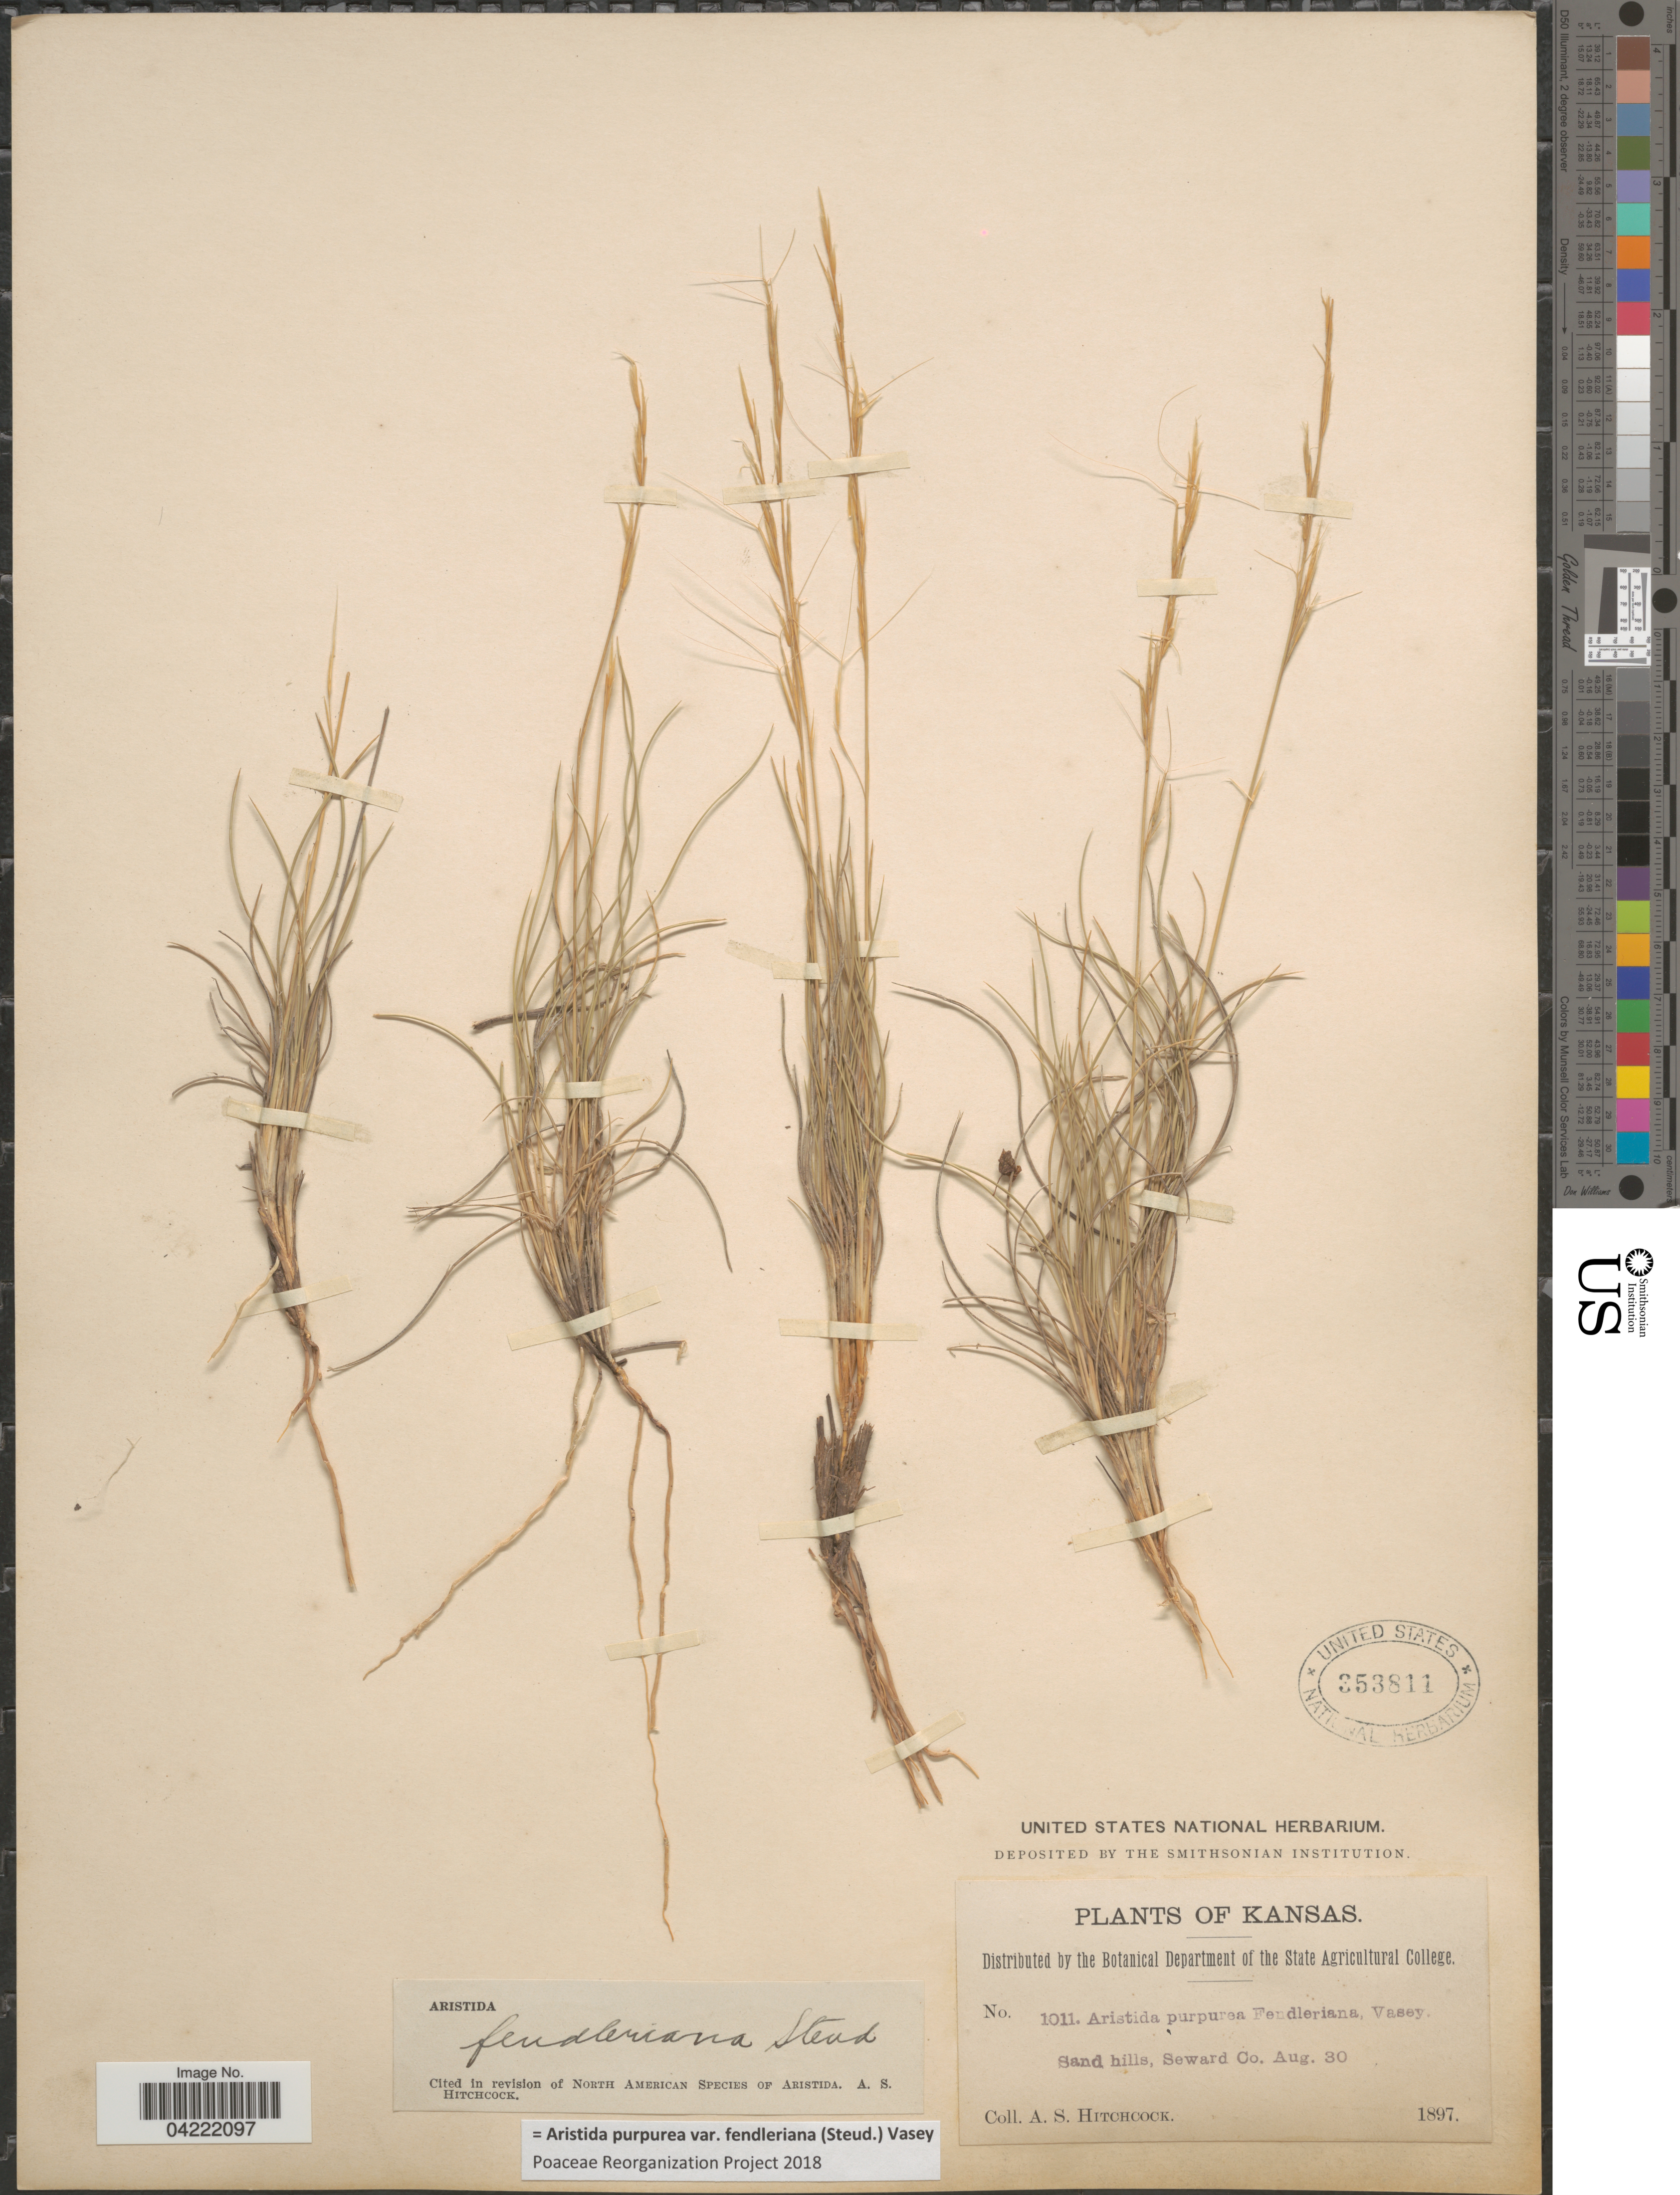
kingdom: Plantae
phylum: Tracheophyta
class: Liliopsida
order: Poales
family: Poaceae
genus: Aristida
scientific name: Aristida purpurea var. fendleriana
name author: (Steud.) Vasey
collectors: A. S. Hitchcock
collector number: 1011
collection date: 1897-08-30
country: United States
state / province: Kansas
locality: Sand hills, Seward Co.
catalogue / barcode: US 353811